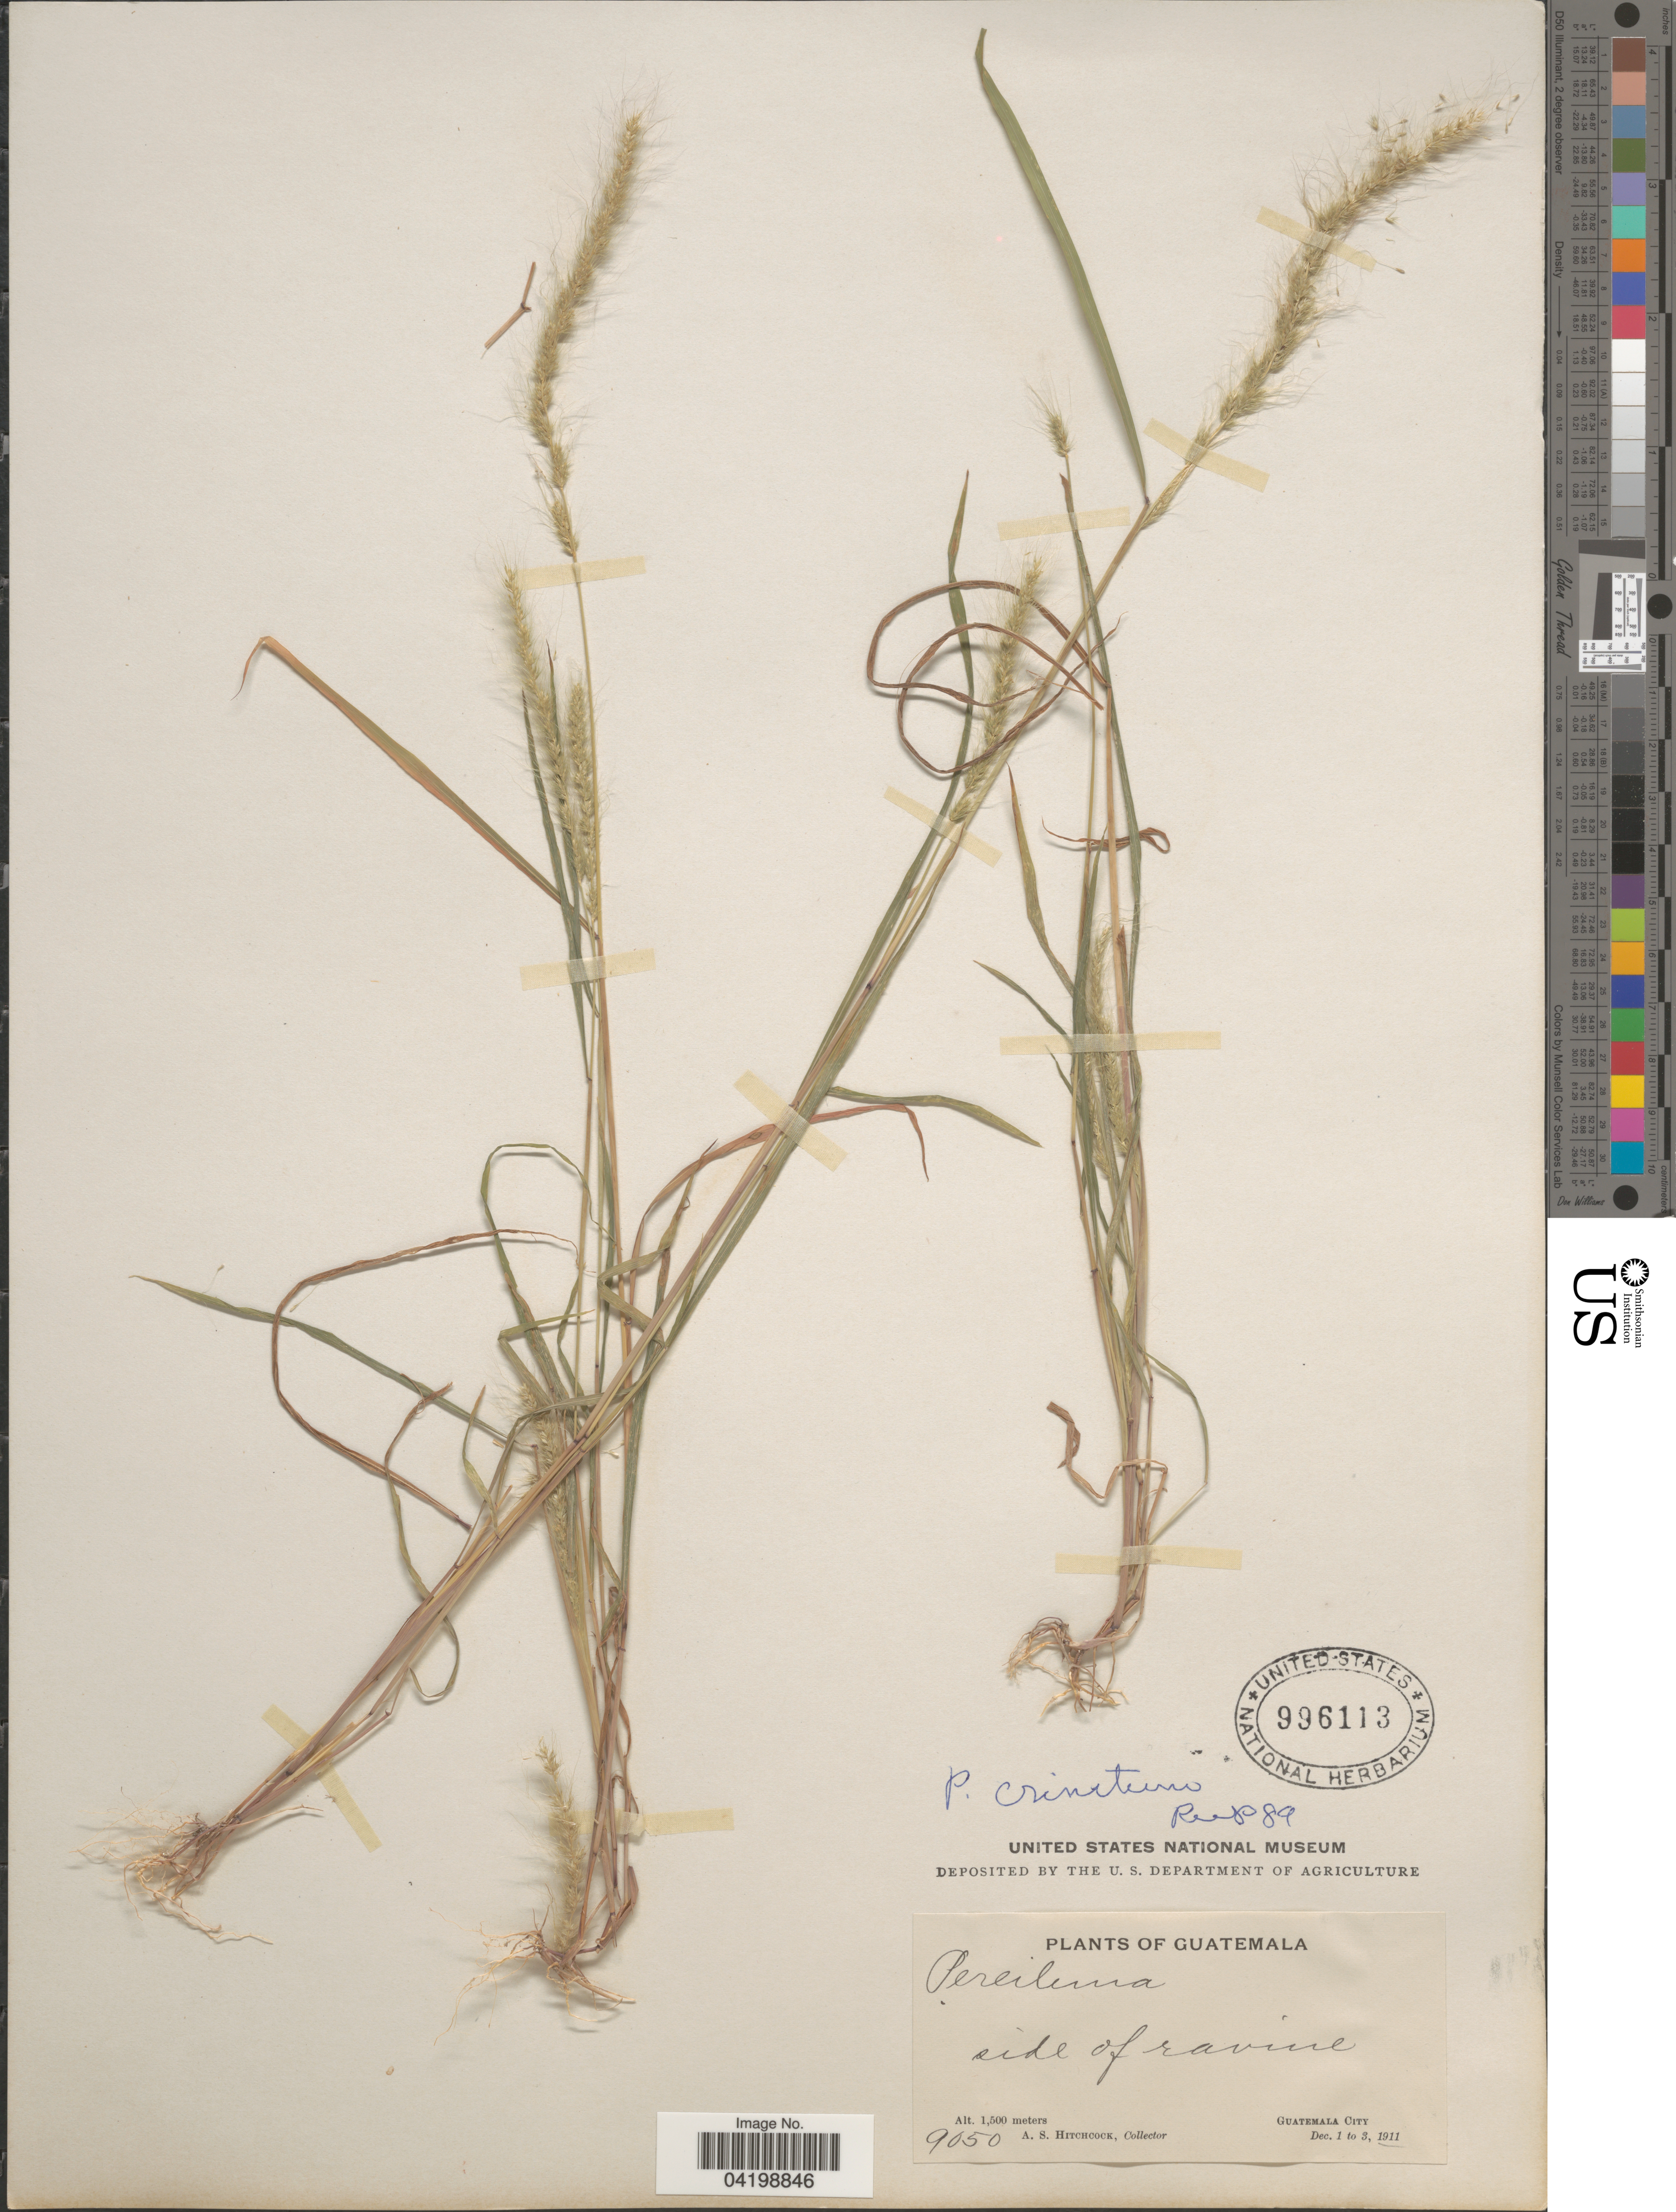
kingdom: Plantae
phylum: Tracheophyta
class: Liliopsida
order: Poales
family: Poaceae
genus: Muhlenbergia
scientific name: Muhlenbergia pereilema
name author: P.M. Peterson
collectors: A. S. Hitchcock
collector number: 9050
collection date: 1911-12-01/1911-12-03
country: Guatemala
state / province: Guatemala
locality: Guatemala City.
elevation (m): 1500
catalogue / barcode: US 996113